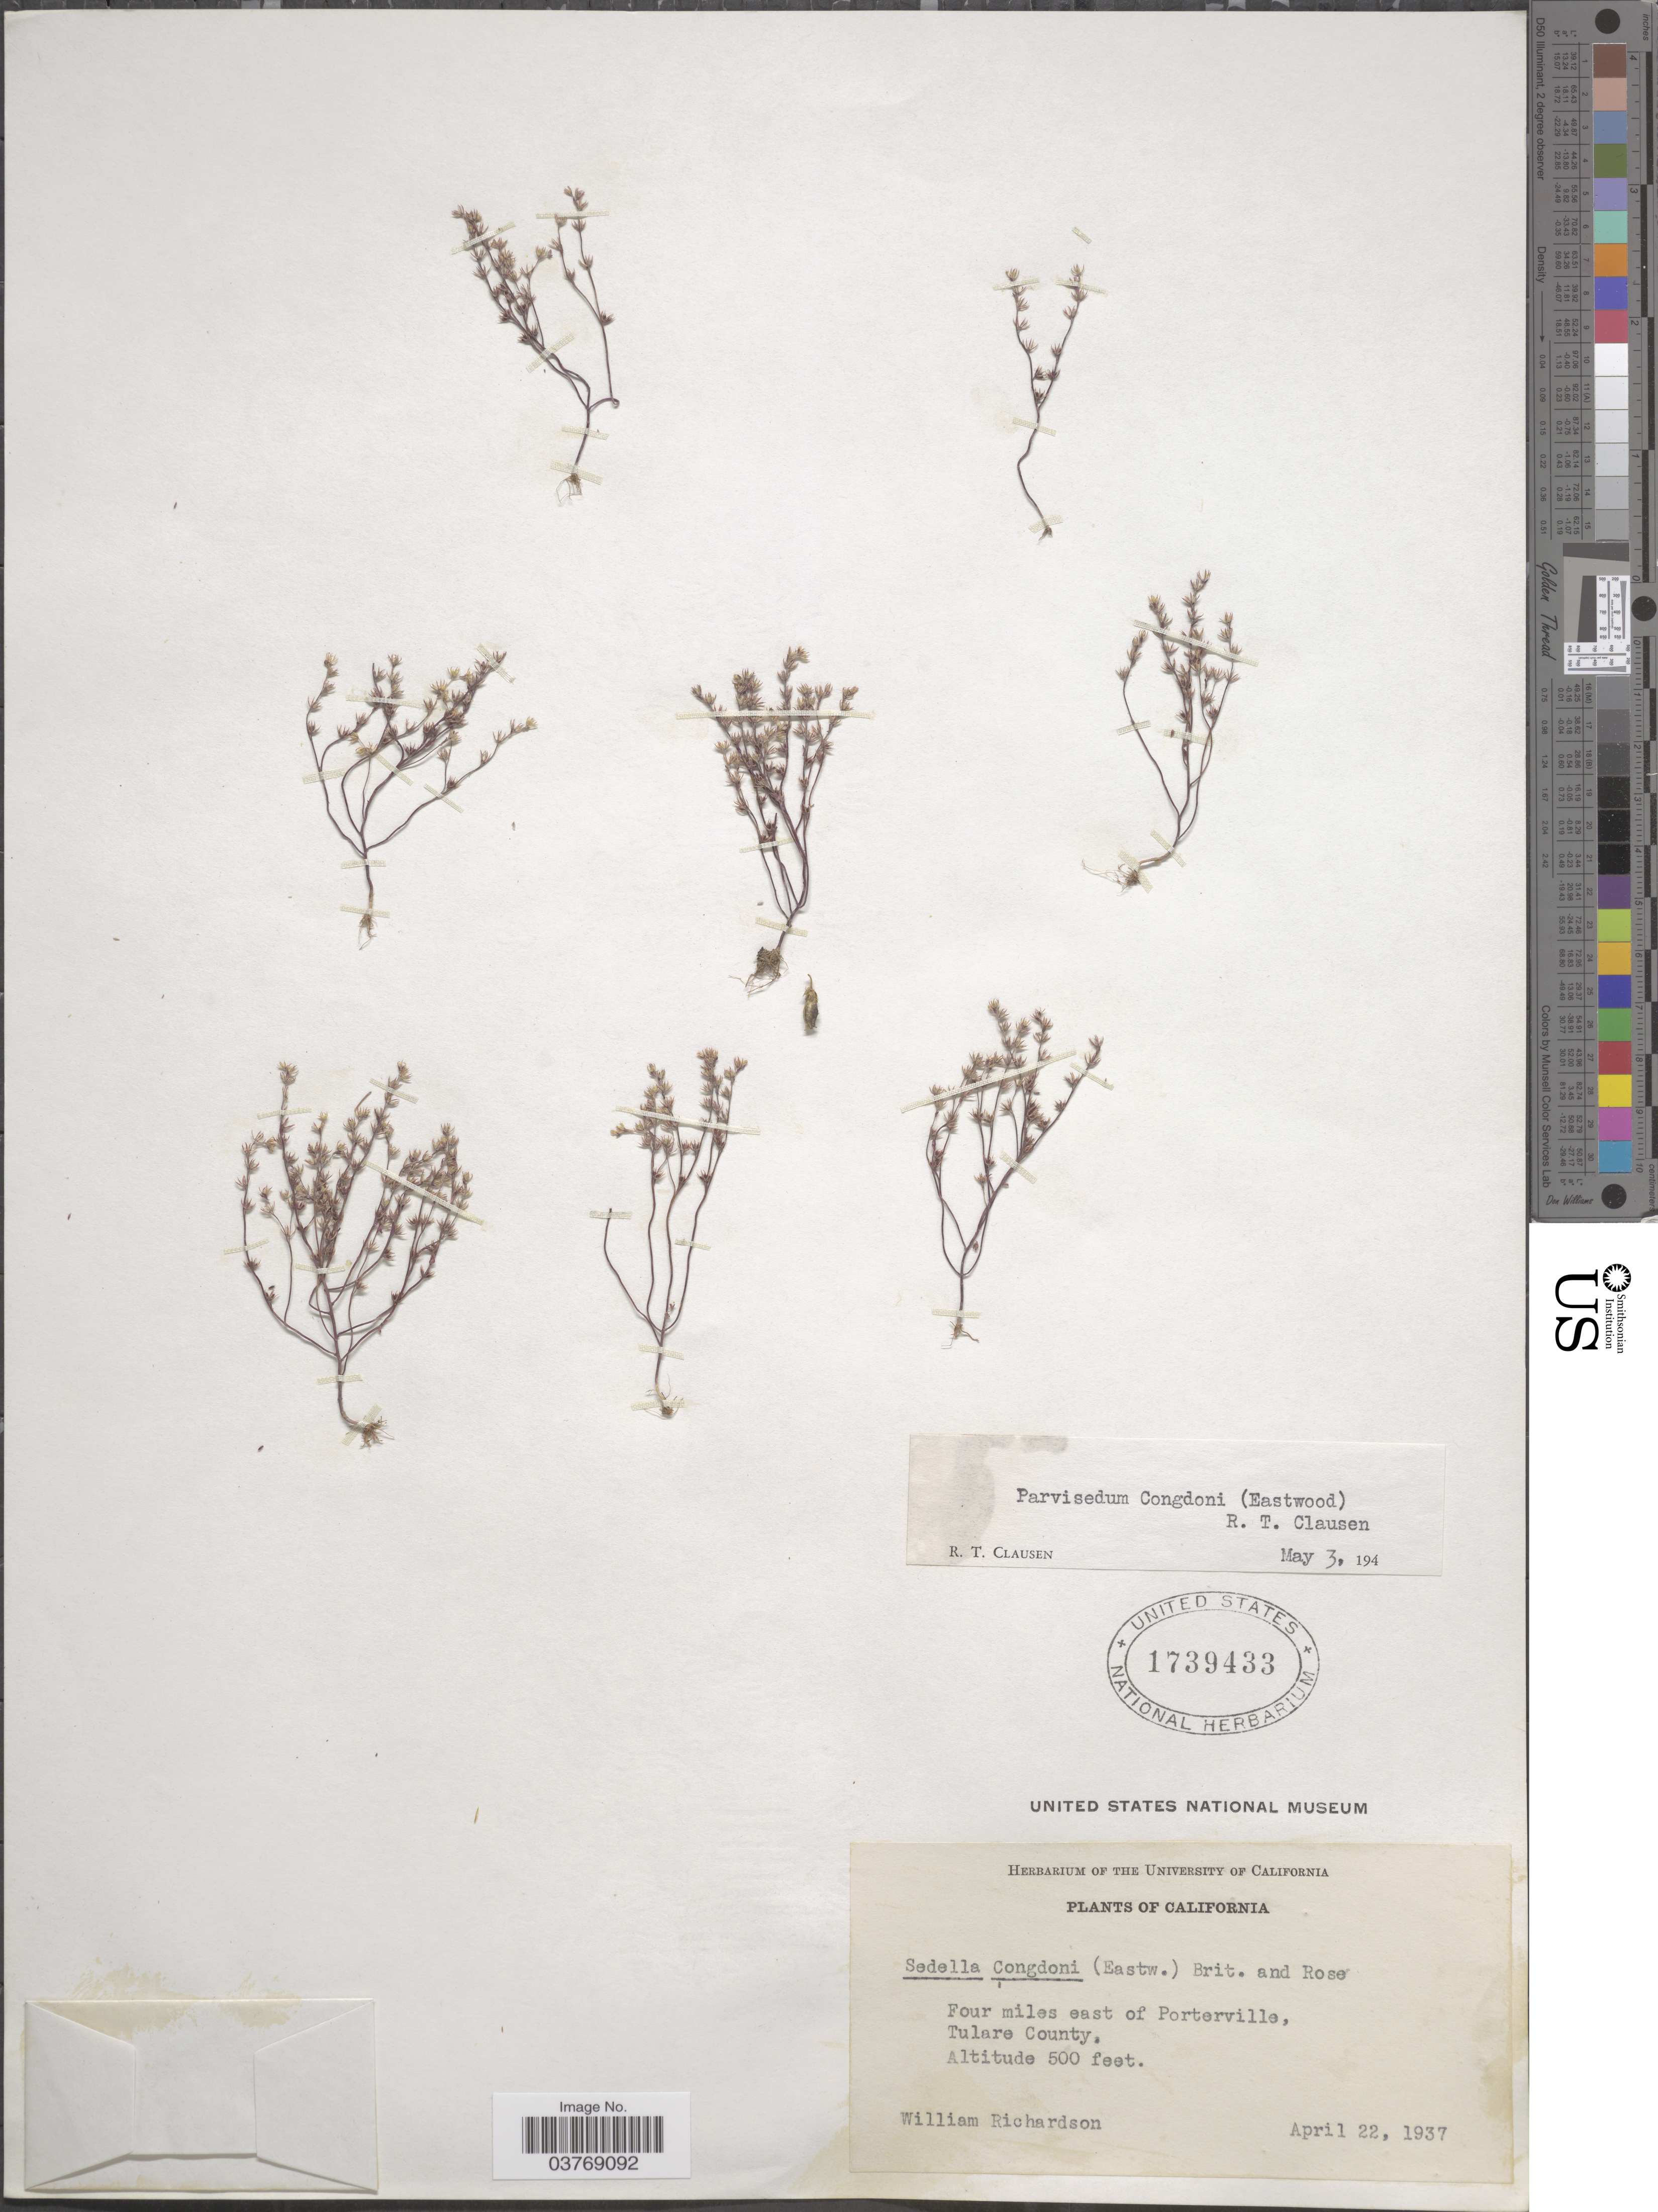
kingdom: Plantae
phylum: Tracheophyta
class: Magnoliopsida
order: Saxifragales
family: Crassulaceae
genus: Sedella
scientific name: Sedella congdonii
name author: (Eastw.) Britton & Rose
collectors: W. Richardson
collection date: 1937-04-22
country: United States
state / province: California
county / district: Tulare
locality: Four miles east of Porterville, Tulare County.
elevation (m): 152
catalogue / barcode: US 1739433